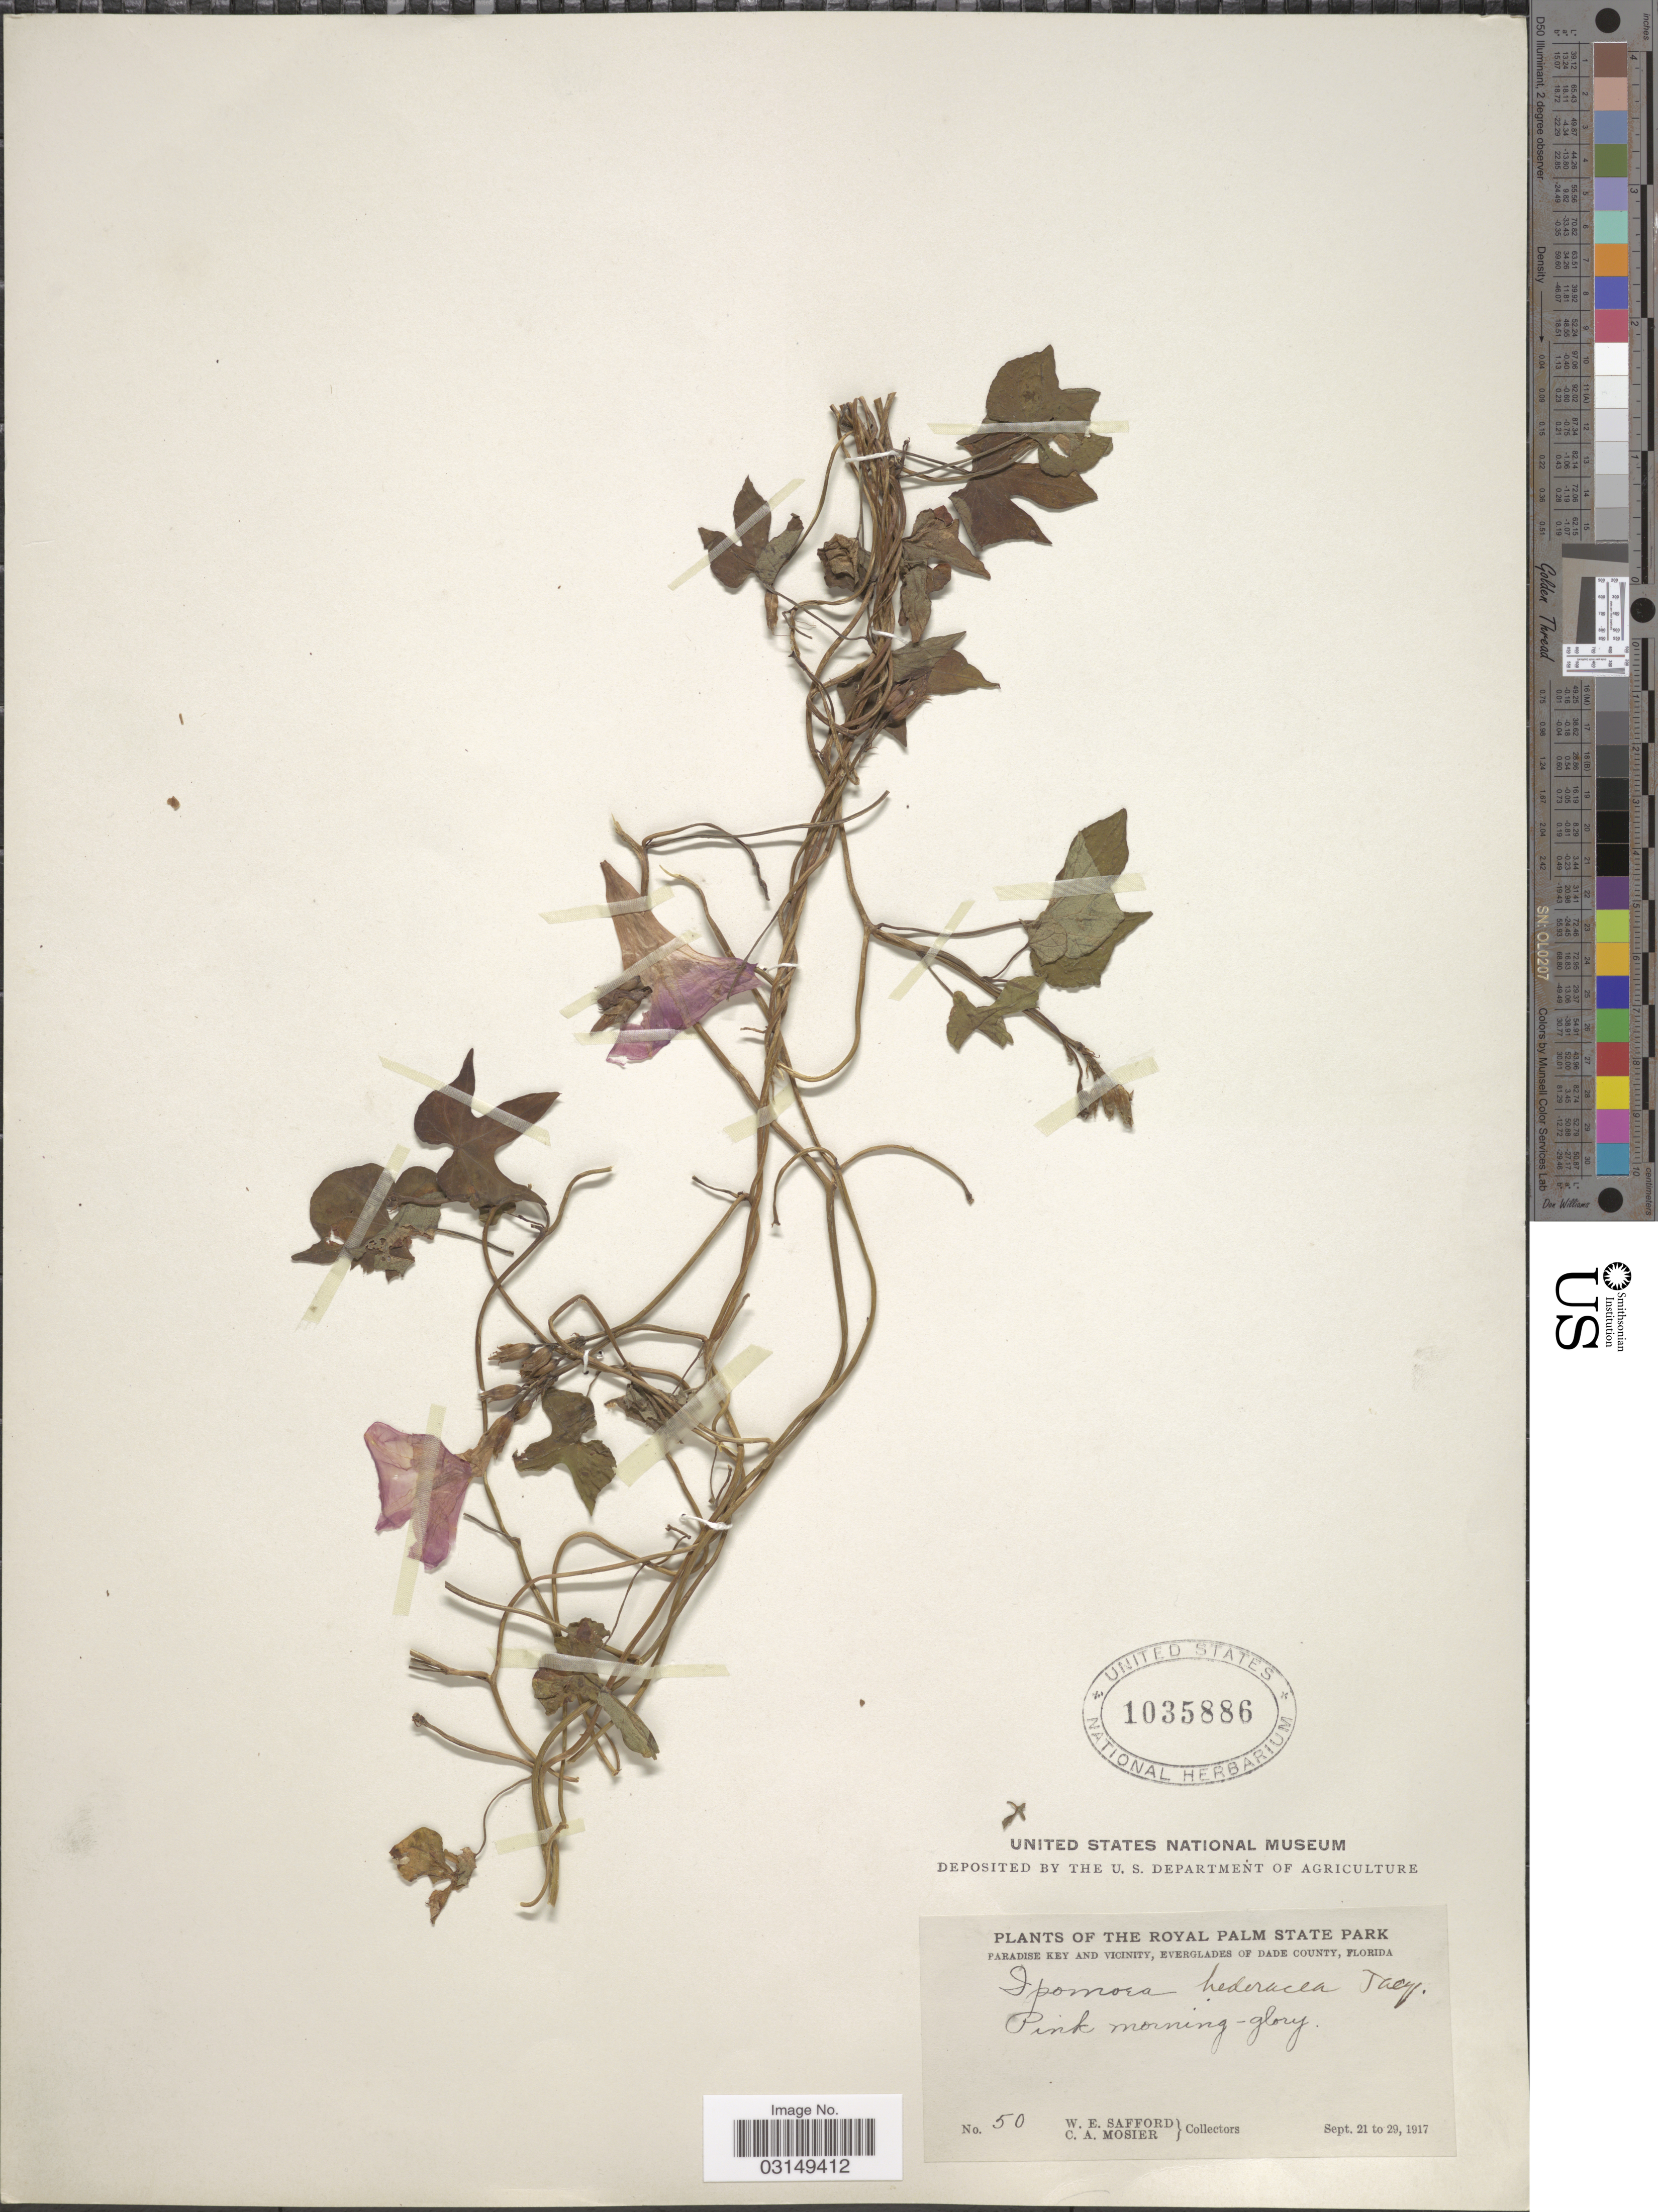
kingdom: Plantae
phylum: Tracheophyta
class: Magnoliopsida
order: Solanales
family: Convolvulaceae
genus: Ipomoea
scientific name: Ipomoea triloba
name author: L.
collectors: W. E. Safford & C. A. Mosier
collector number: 50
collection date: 1917-09-21/1917-09-29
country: United States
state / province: Florida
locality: The Royal Palm State Park. Paradise Key and Vicinity, Everglades of Dade County.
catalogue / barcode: US 1035886